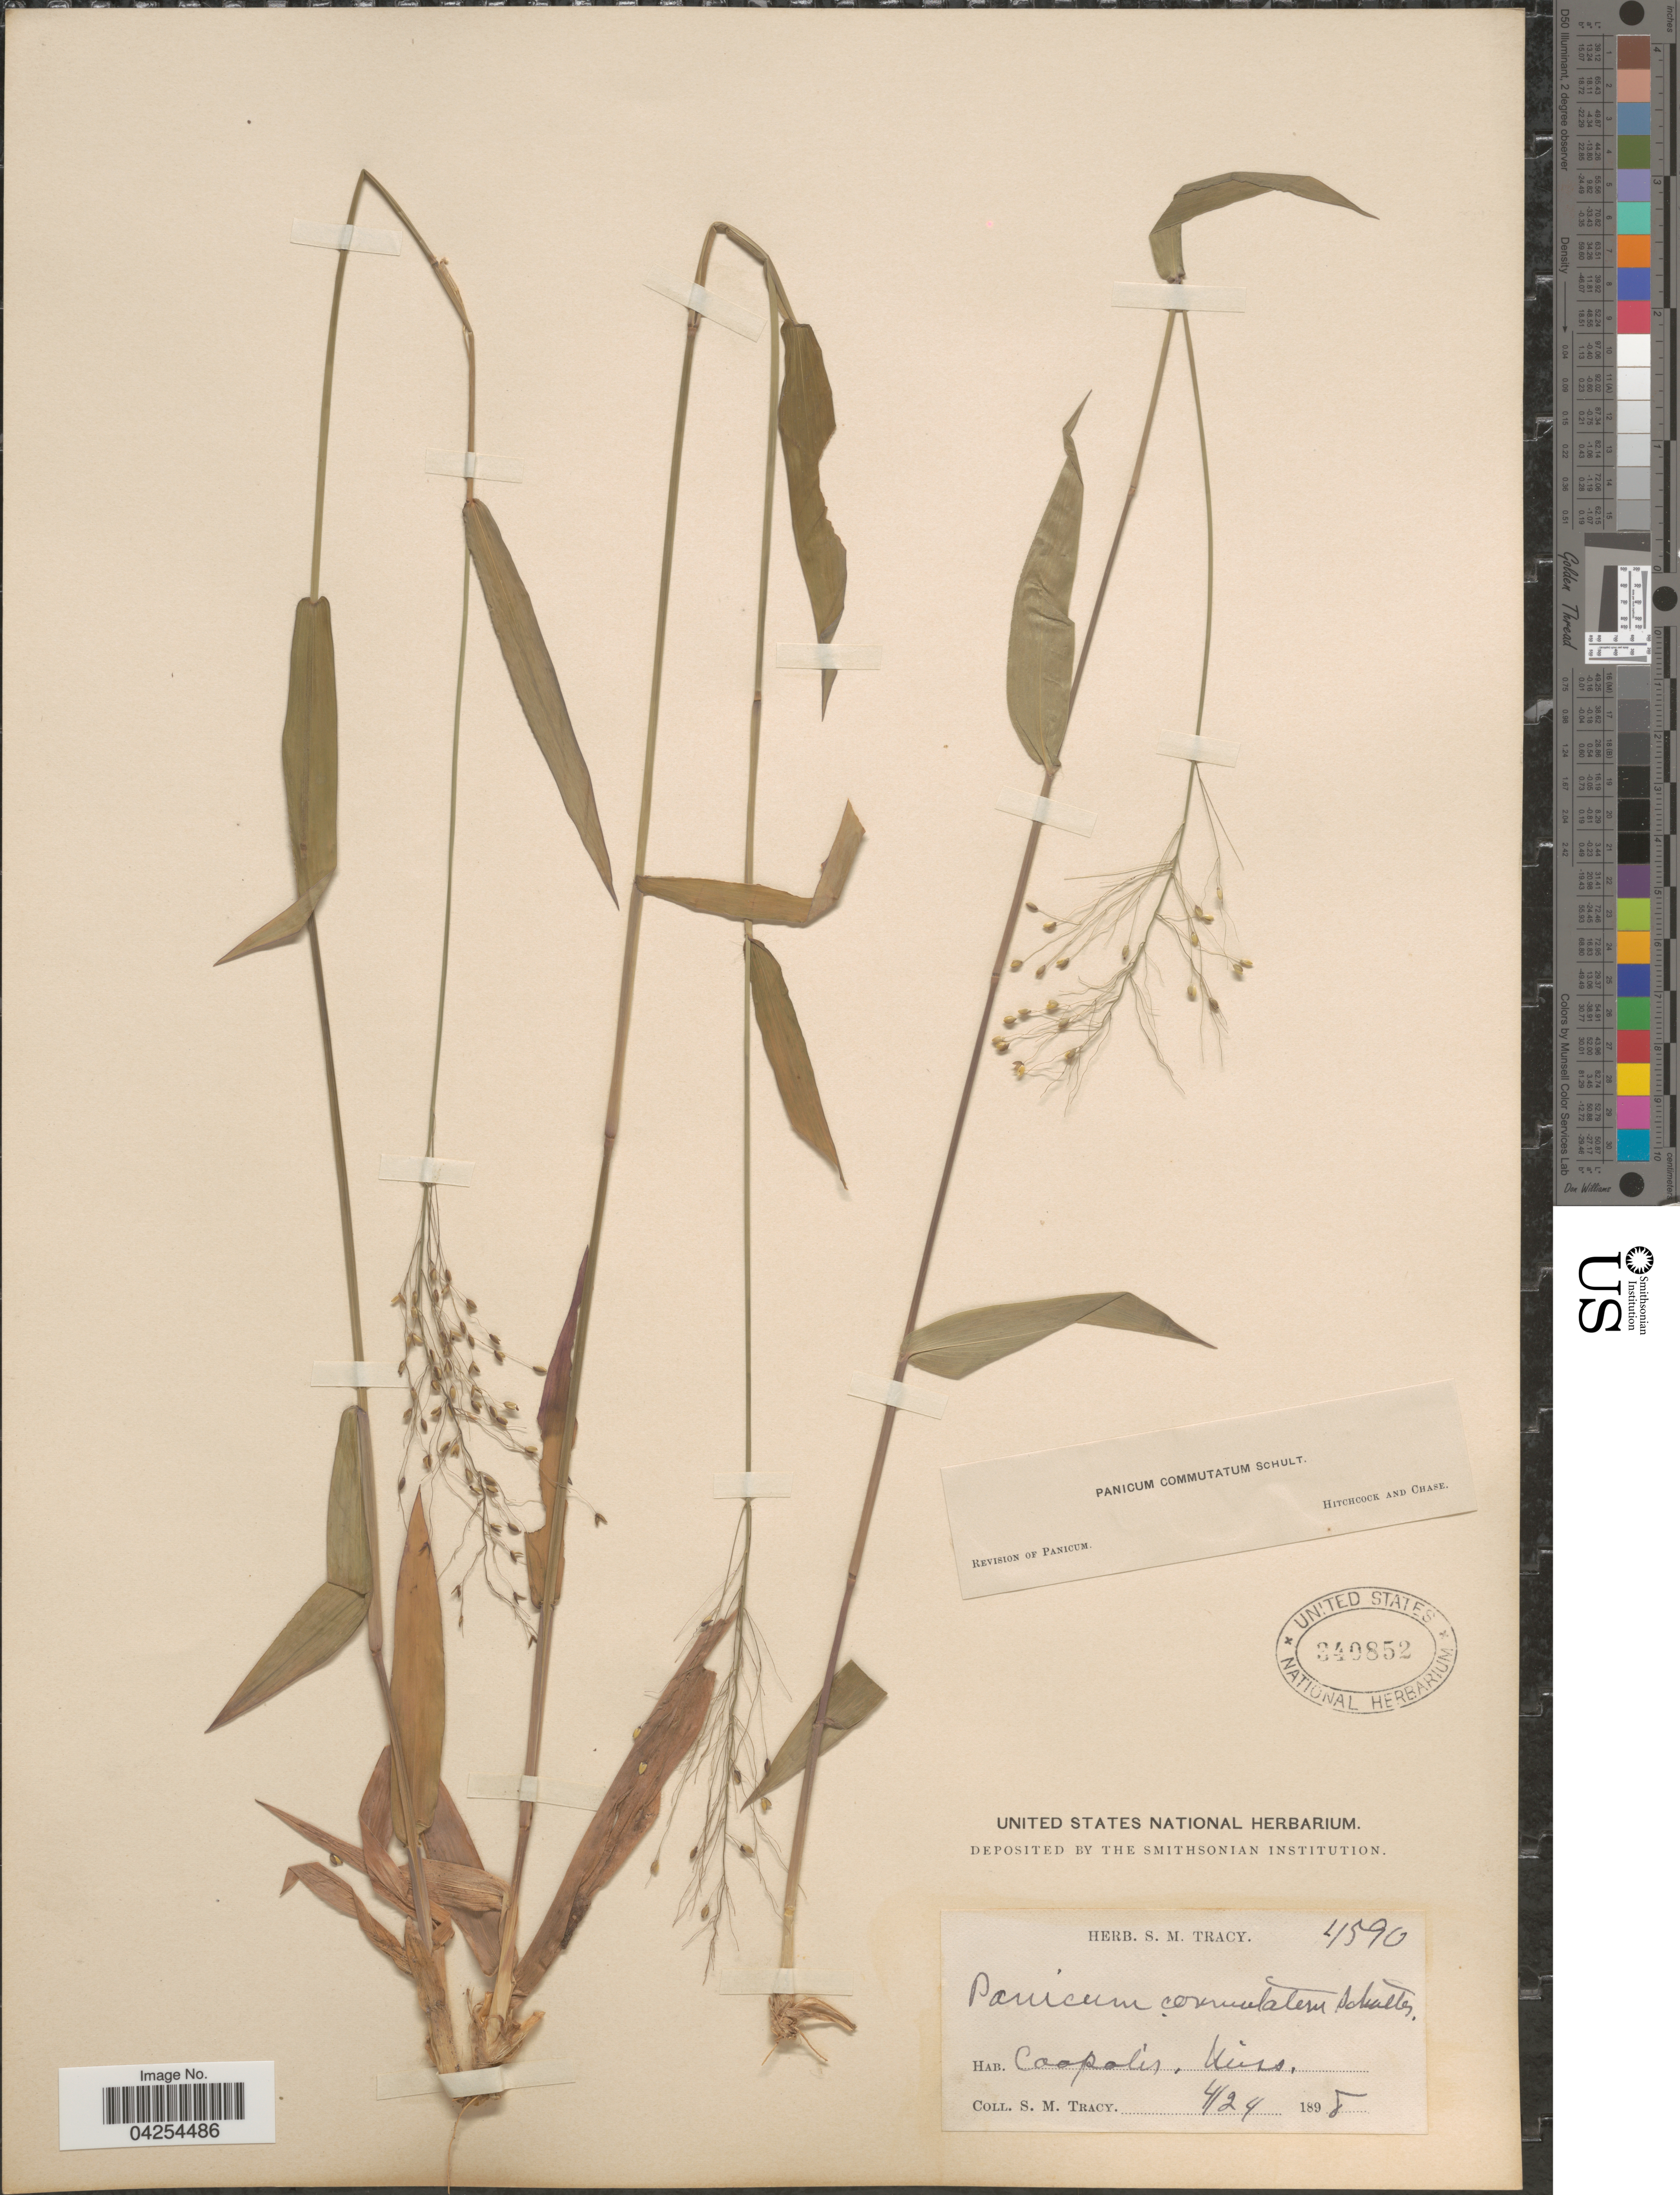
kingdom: Plantae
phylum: Tracheophyta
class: Liliopsida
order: Poales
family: Poaceae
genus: Dichanthelium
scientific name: Dichanthelium commutatum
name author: (Schult.) Gould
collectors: S. M. Tracy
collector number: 4590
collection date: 1898-04-24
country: United States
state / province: Mississippi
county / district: Harrison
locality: Coopolis.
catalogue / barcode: US 340852